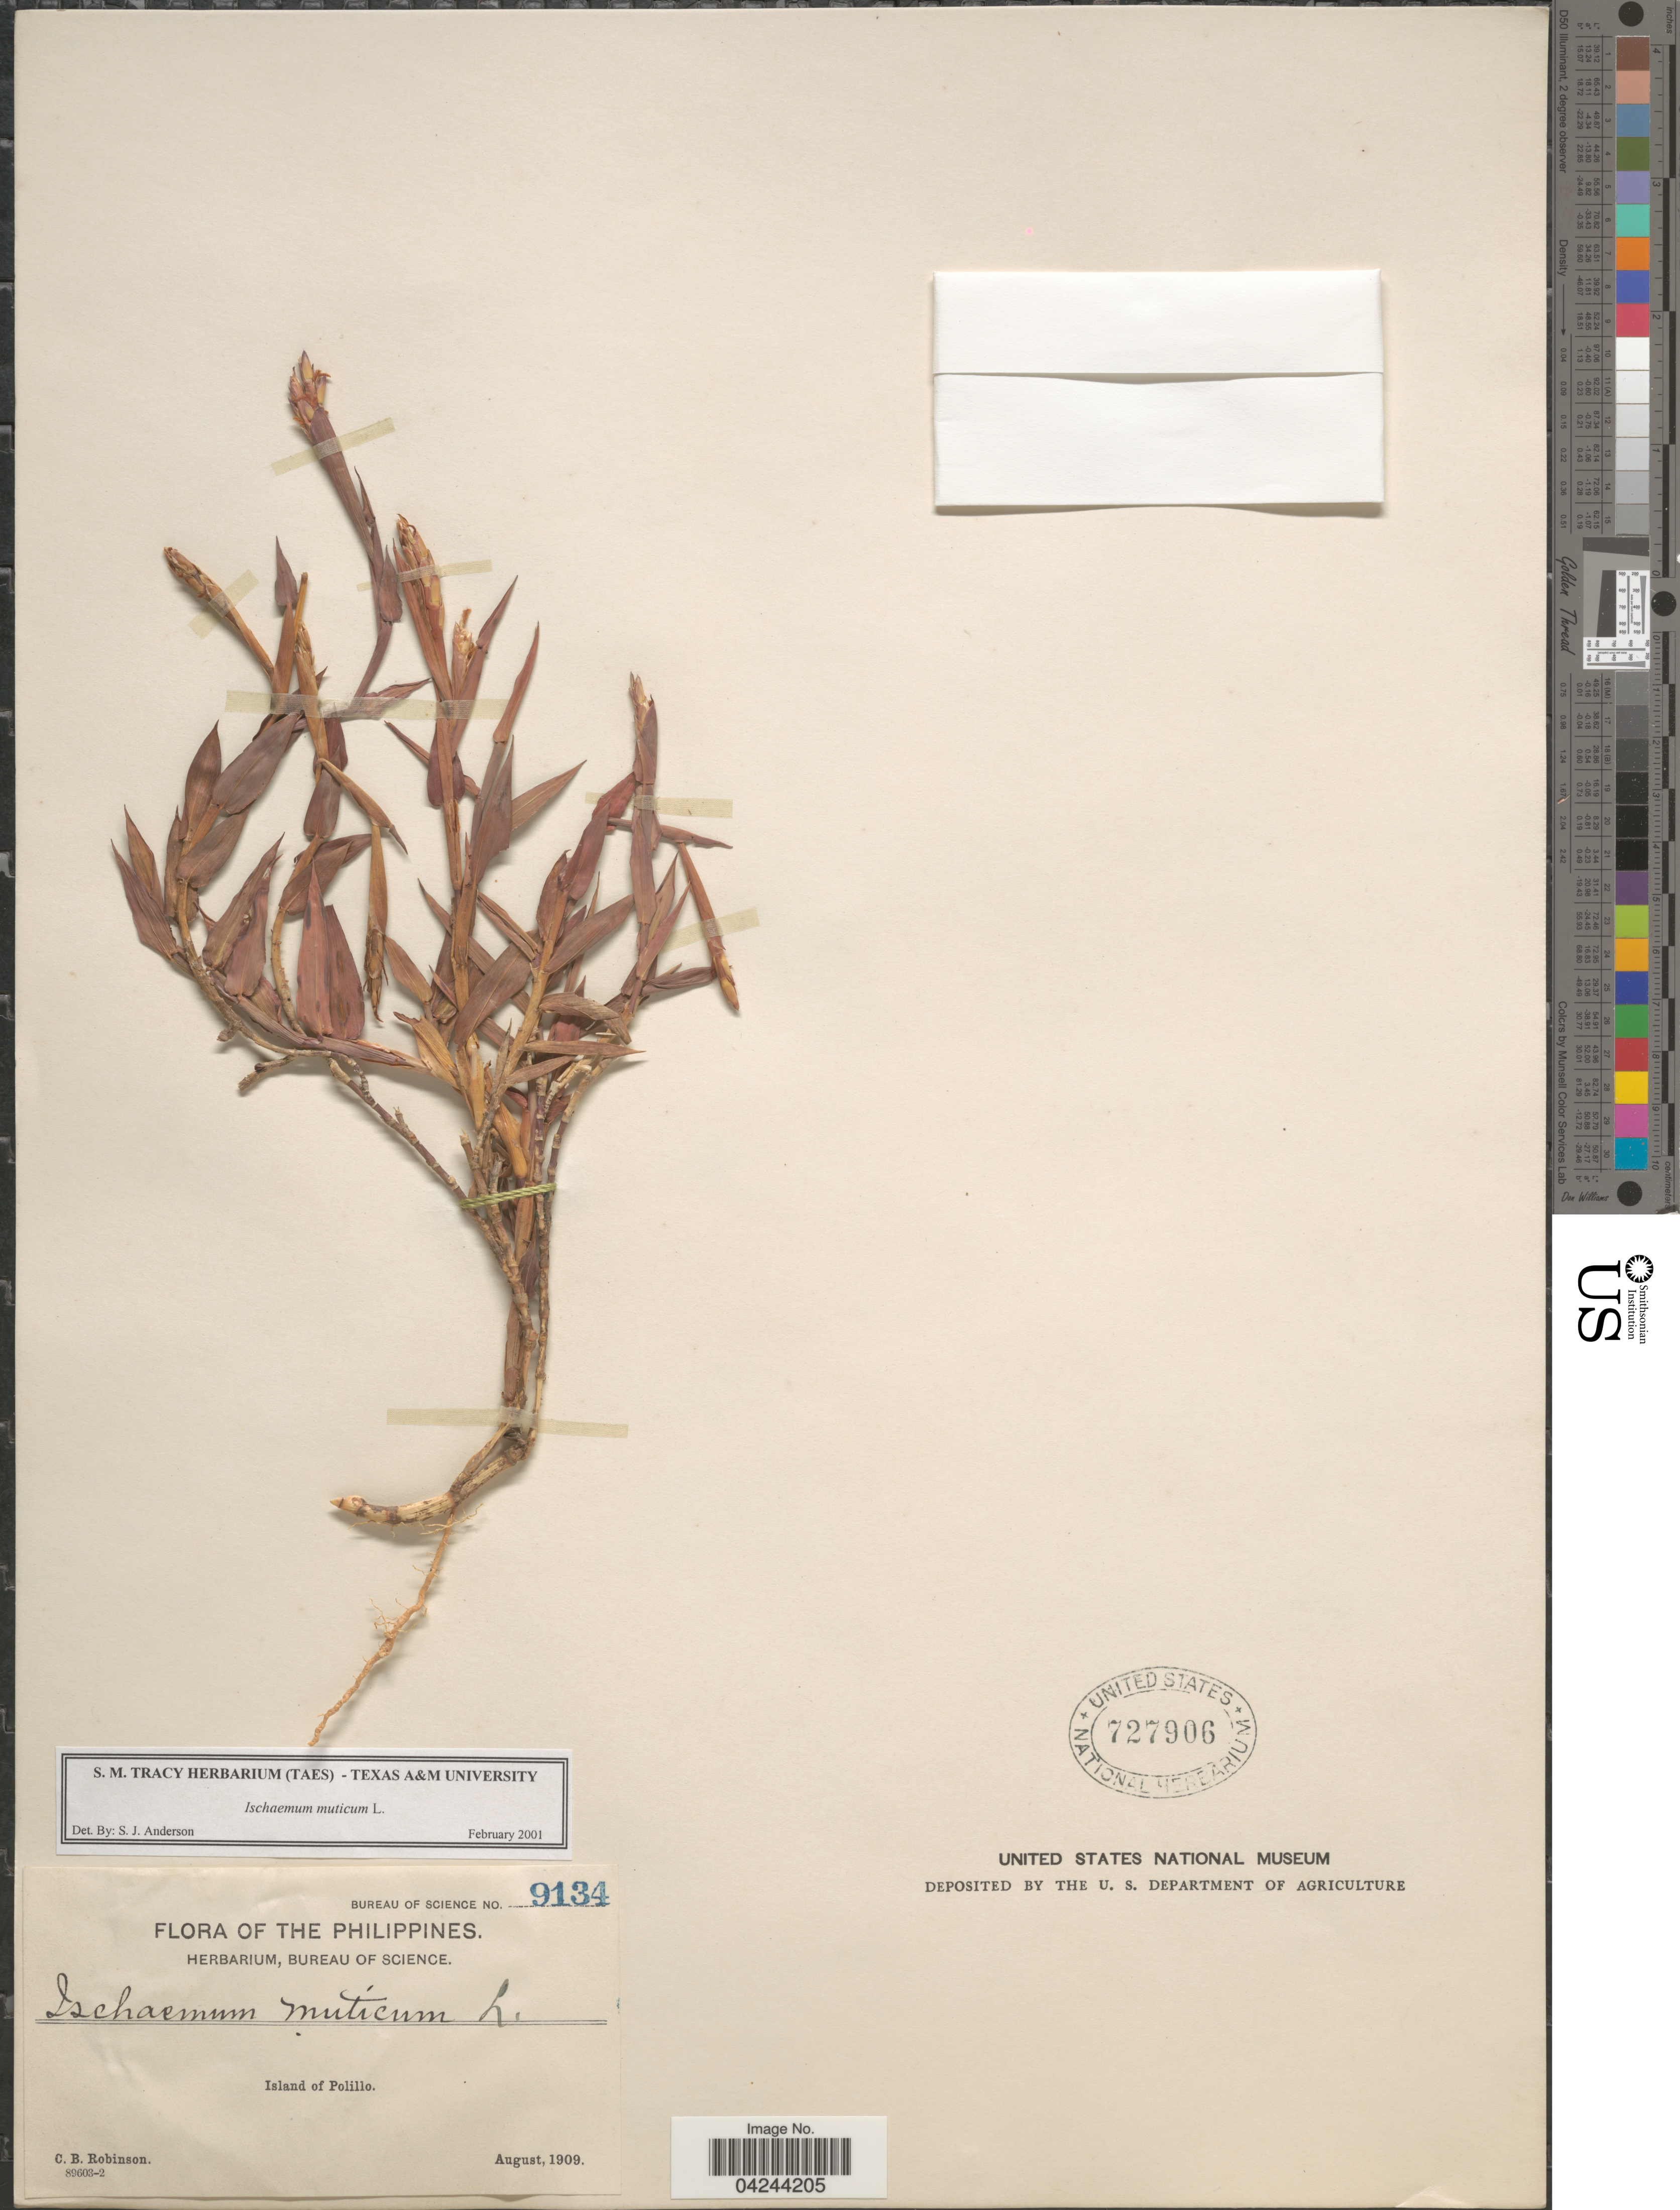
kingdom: Plantae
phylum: Tracheophyta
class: Liliopsida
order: Poales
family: Poaceae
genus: Ischaemum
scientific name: Ischaemum muticum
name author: L.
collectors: C. Robinson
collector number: Bureau of Science 9134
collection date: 1909-08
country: Philippines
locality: Island of Polillo.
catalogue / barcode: US 727906